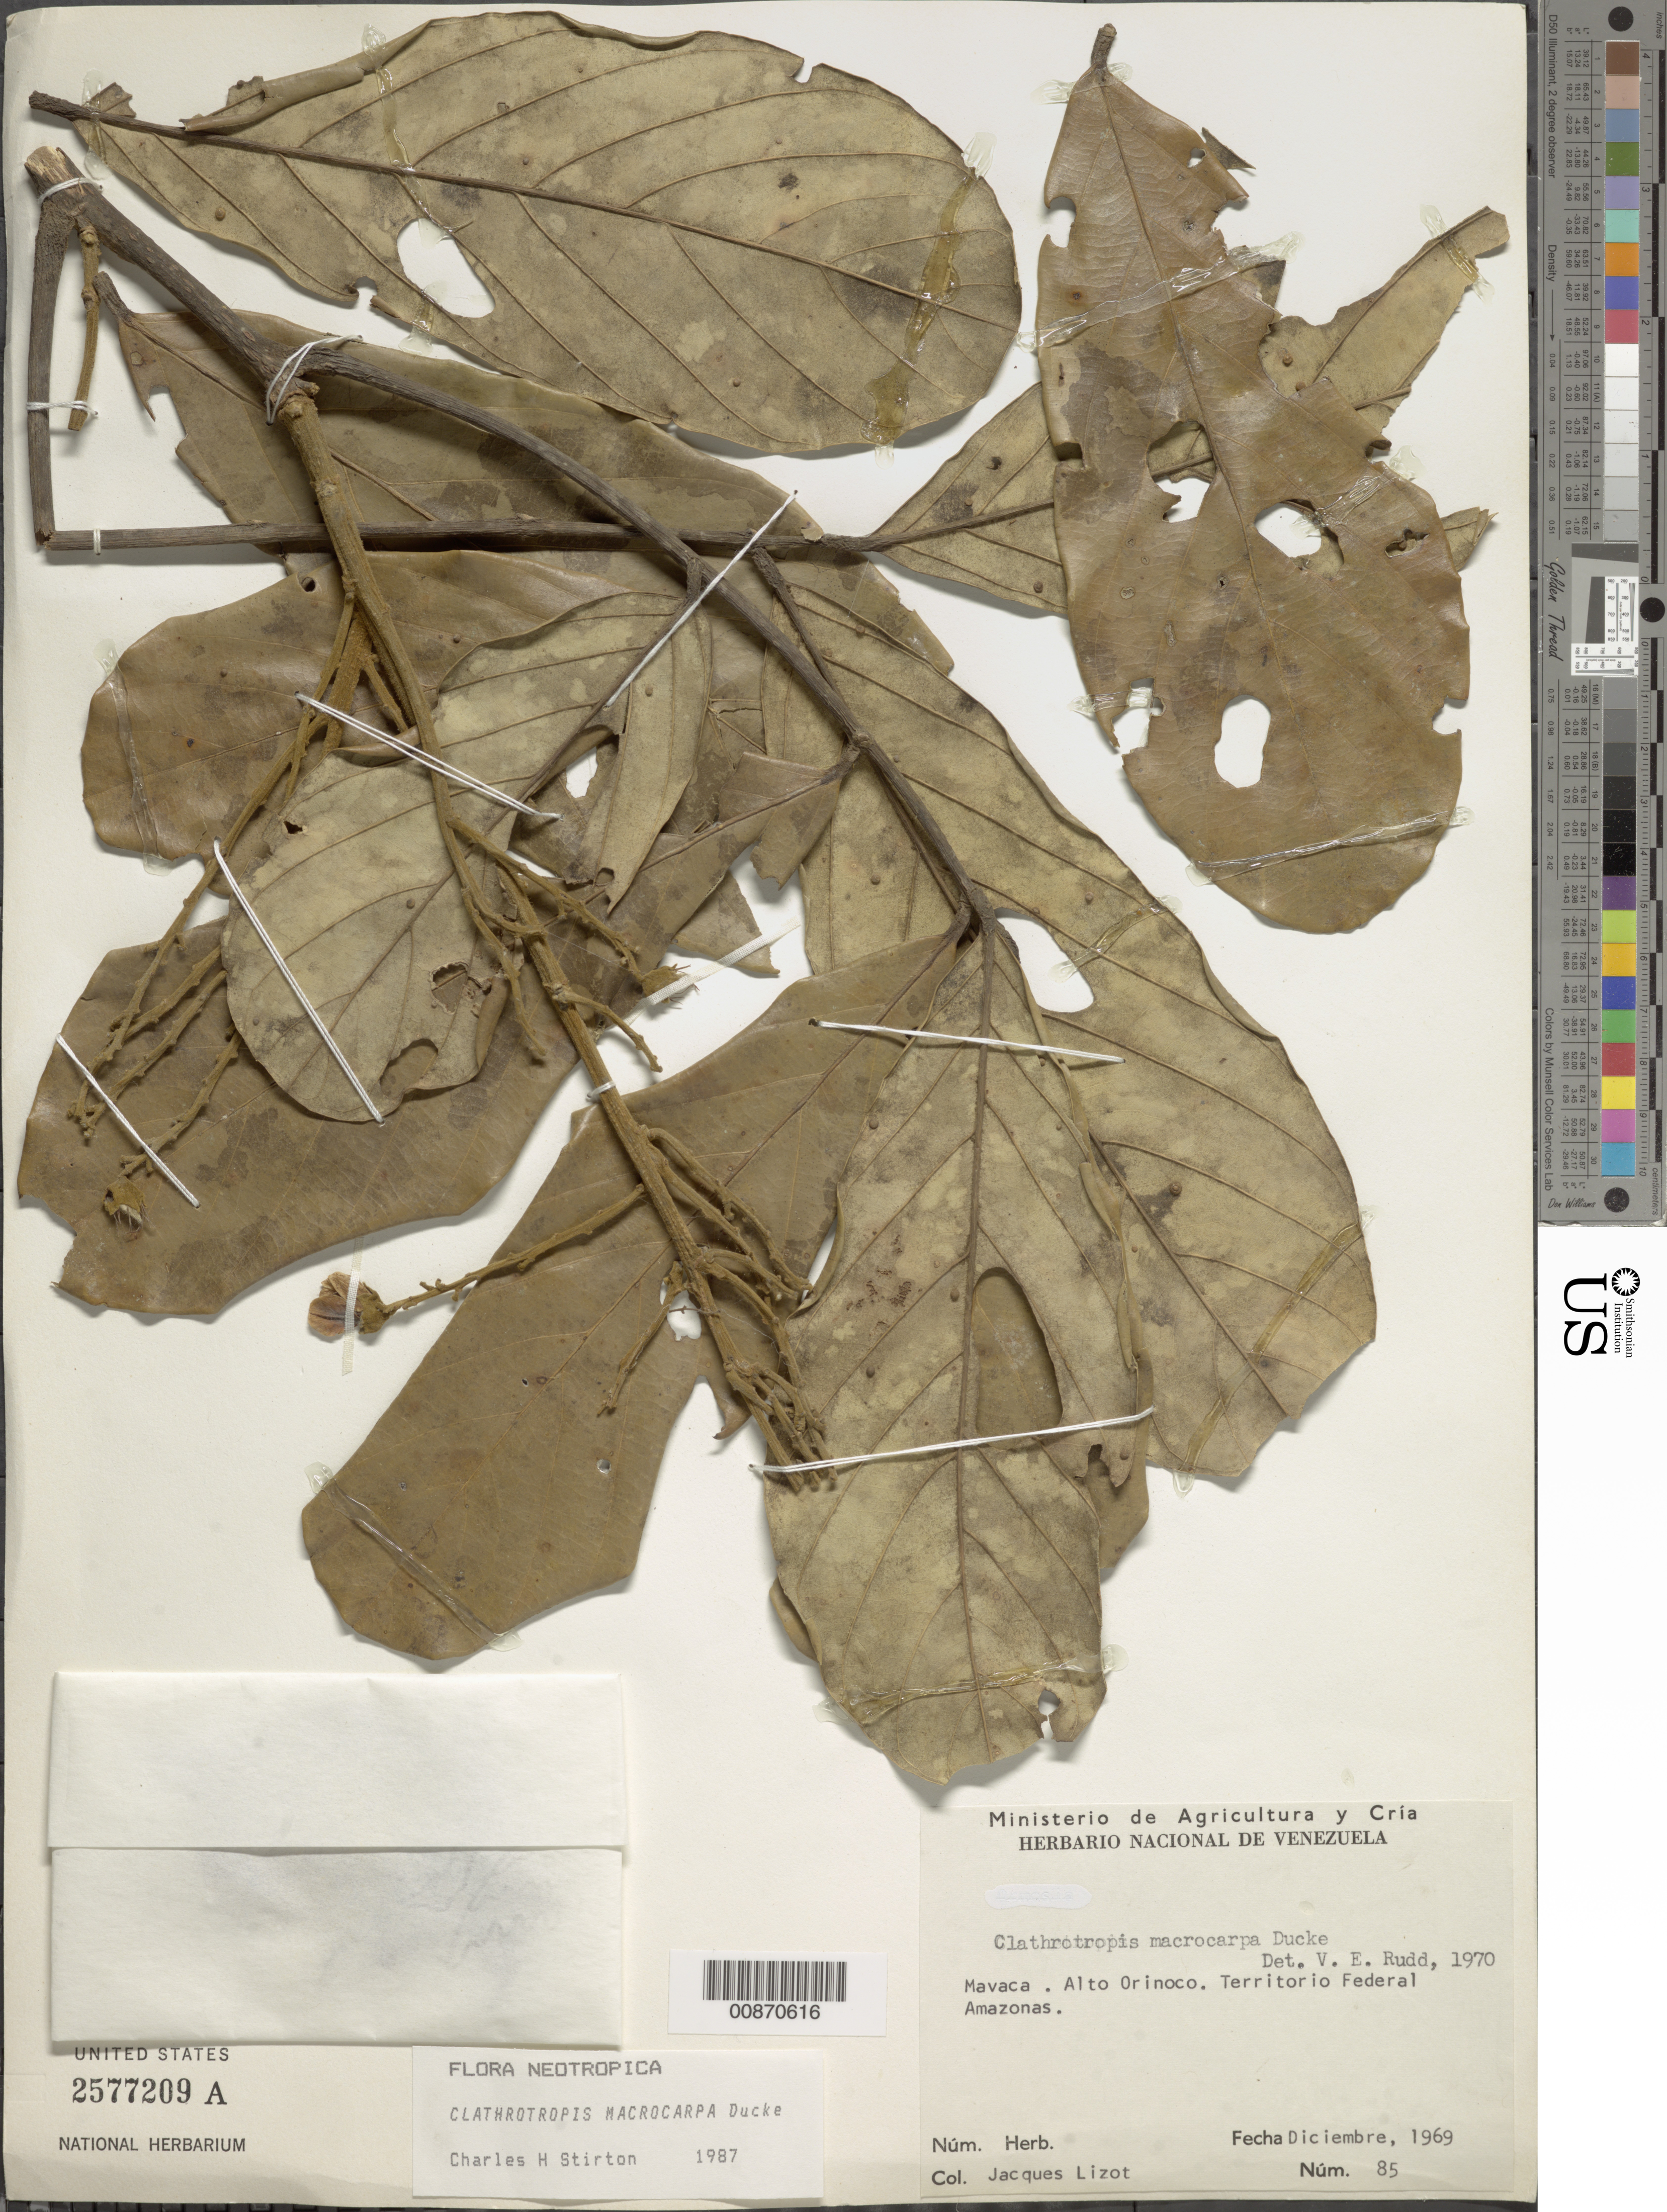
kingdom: Plantae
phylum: Tracheophyta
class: Magnoliopsida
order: Fabales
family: Fabaceae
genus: Clathrotropis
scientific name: Clathrotropis macrocarpa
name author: Ducke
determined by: Stirton, Charles H.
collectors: J. Lizot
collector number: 85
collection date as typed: Dec-69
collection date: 1969-12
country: Venezuela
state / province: Amazonas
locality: Mavaca, Alto Orinoco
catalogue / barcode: US 2577209A